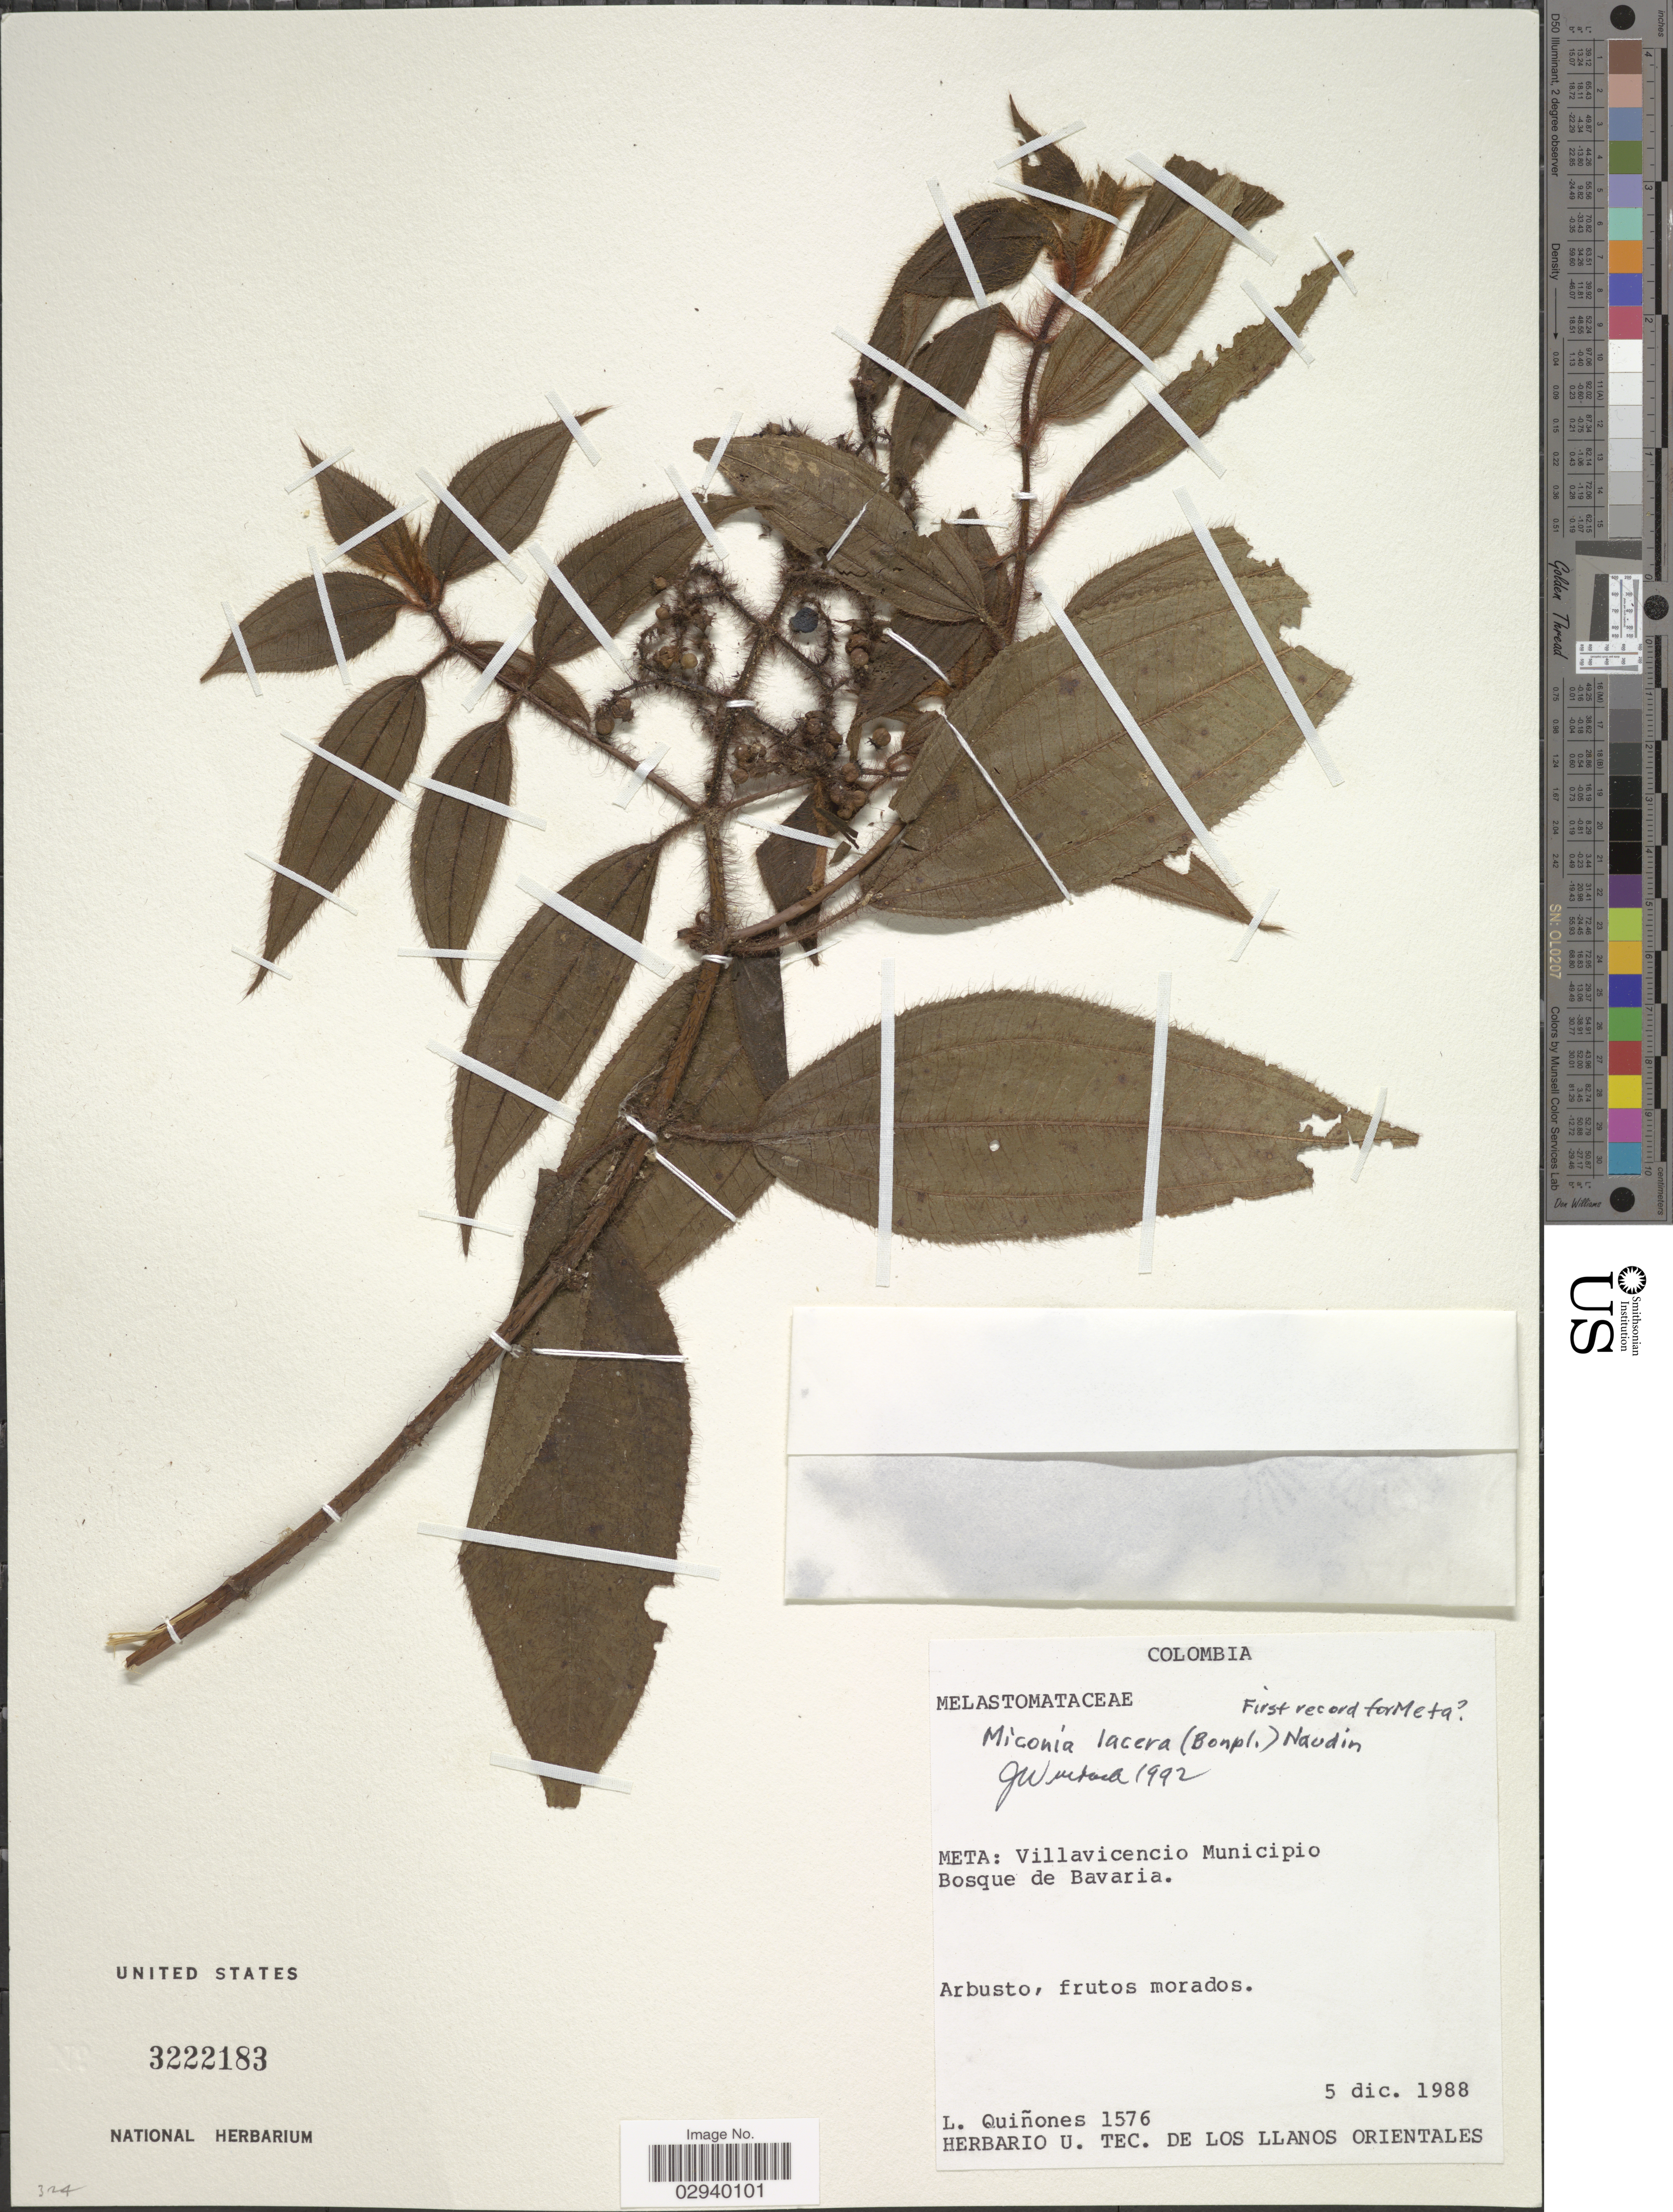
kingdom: Plantae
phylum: Tracheophyta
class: Magnoliopsida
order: Myrtales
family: Melastomataceae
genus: Miconia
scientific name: Miconia lacera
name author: (Bonpl.) Naudin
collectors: L. Quinones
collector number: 1576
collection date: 1988-12-05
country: Colombia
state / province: Meta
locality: Villavicencio Municipio. Bosque de Bavaria.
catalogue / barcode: US 3222183